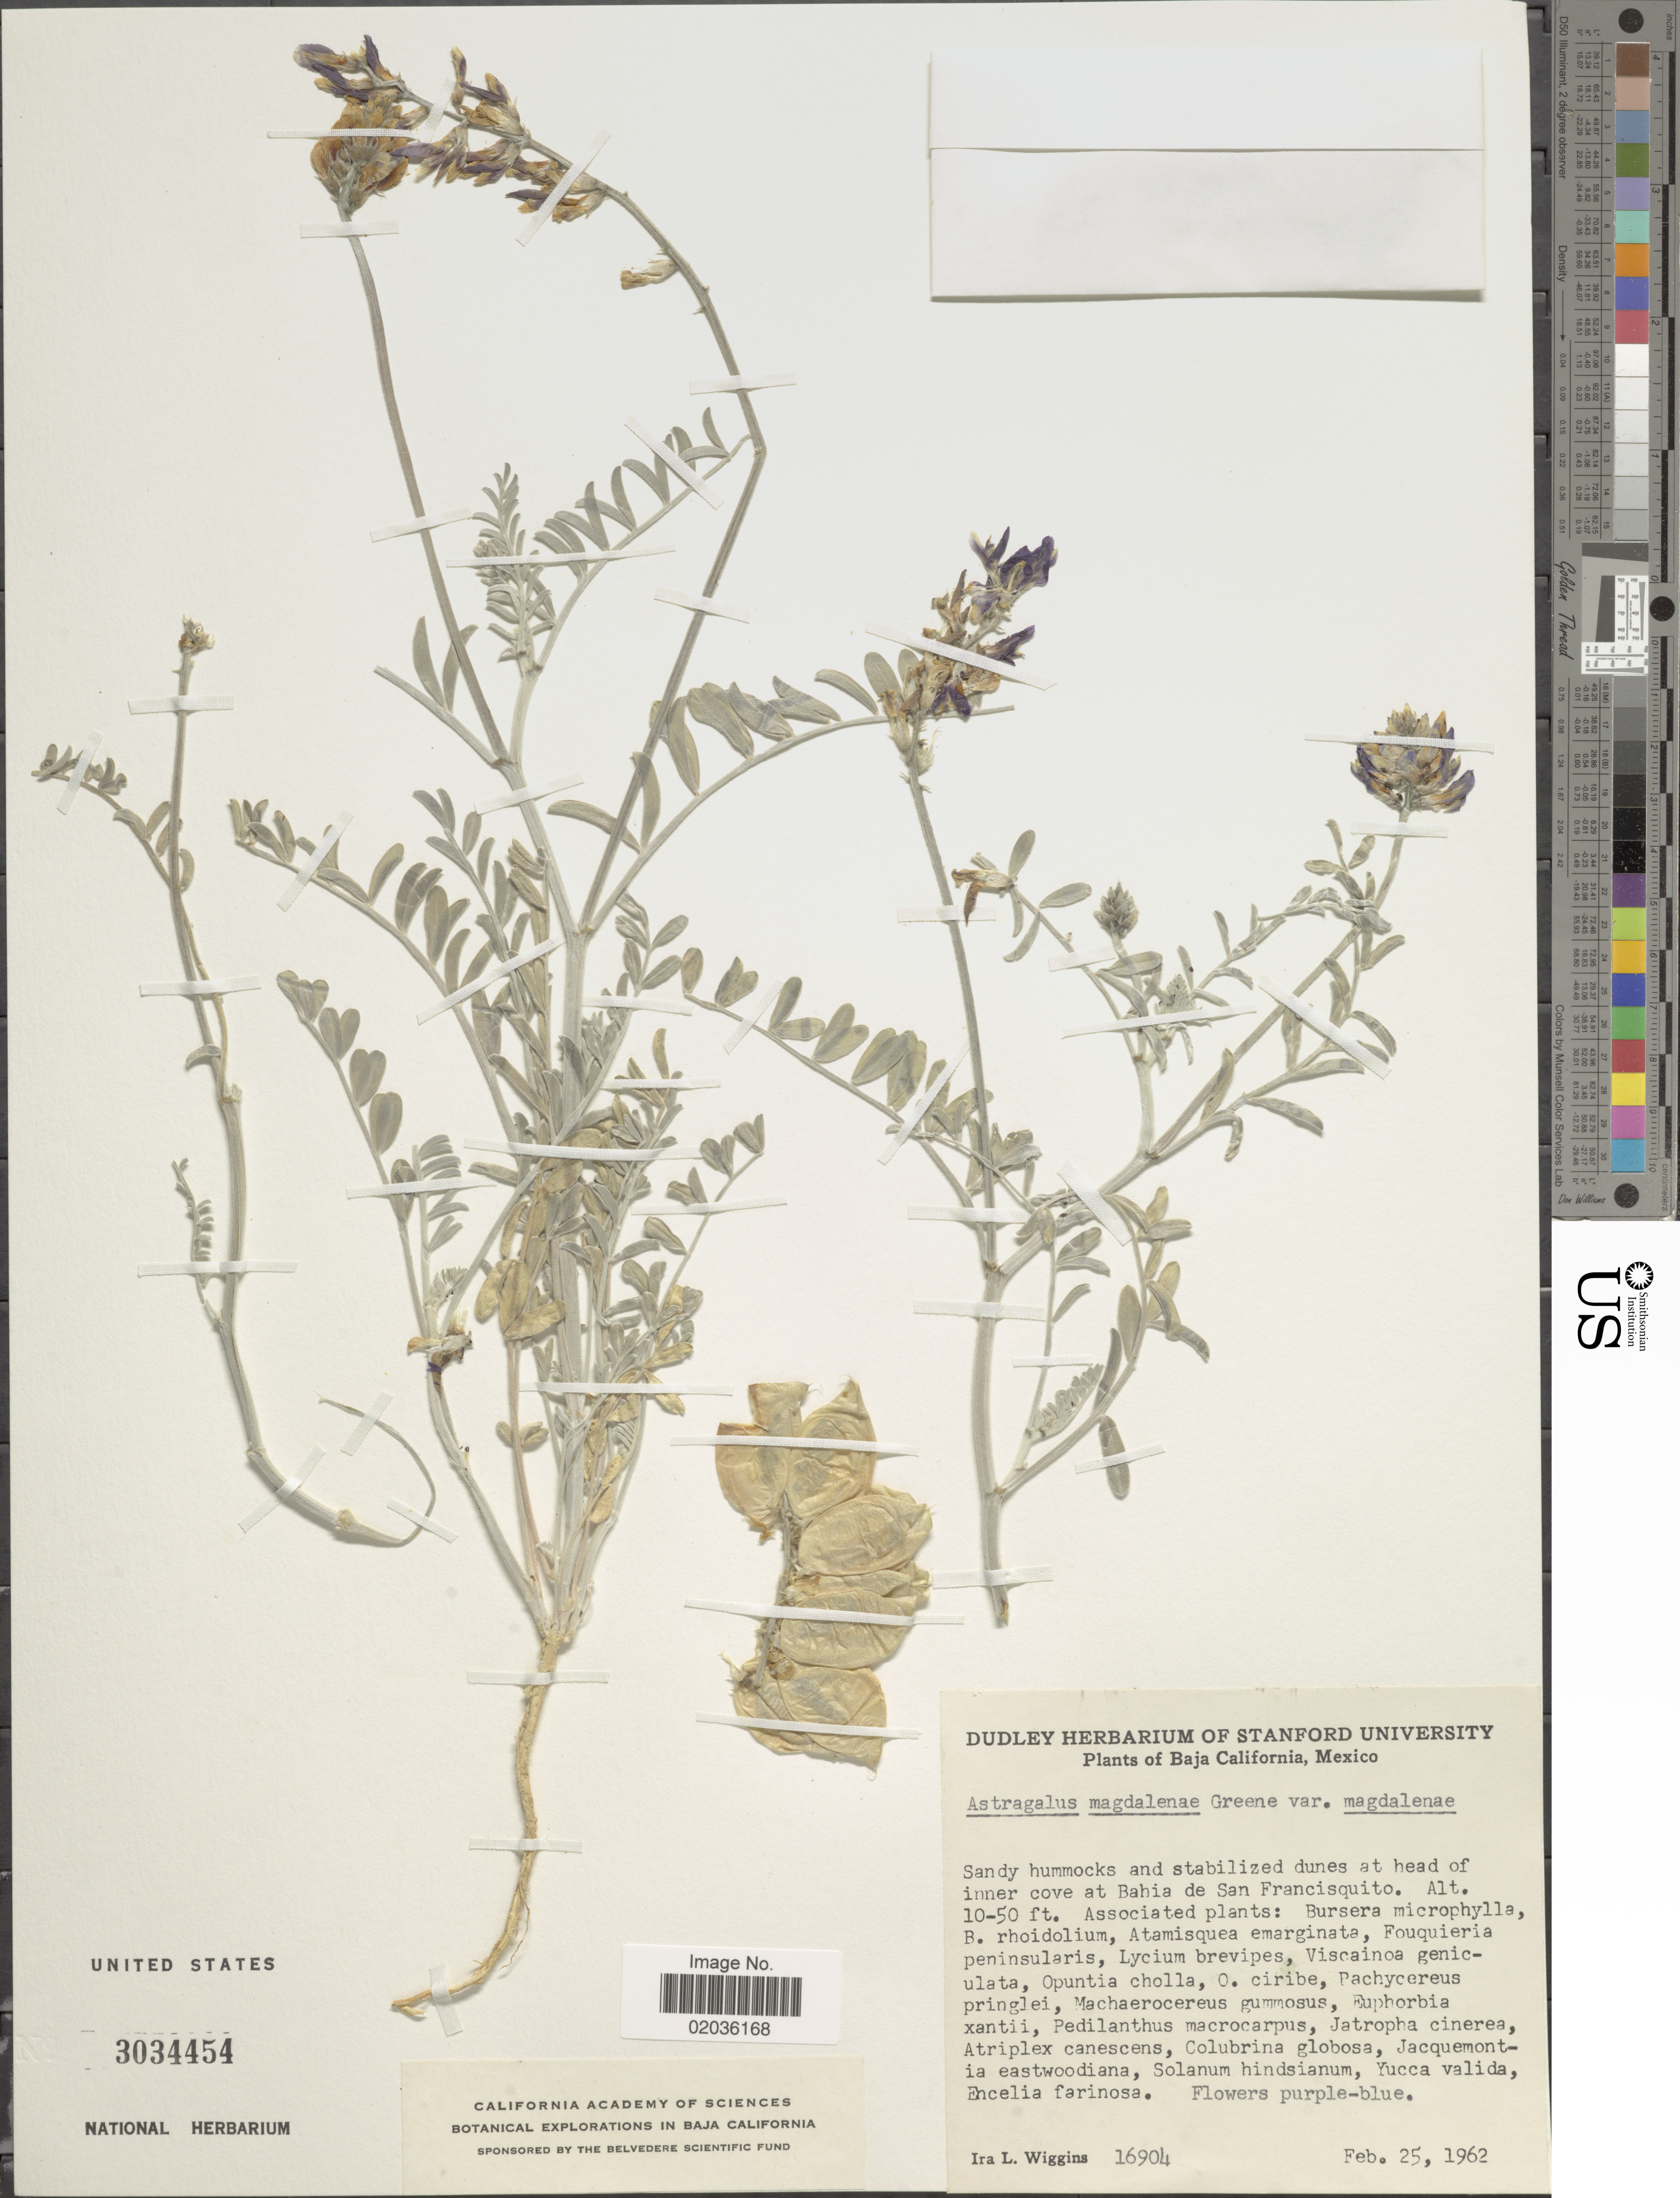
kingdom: Plantae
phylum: Tracheophyta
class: Magnoliopsida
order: Fabales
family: Fabaceae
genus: Astragalus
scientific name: Astragalus magdalenae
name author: Greene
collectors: I. L. Wiggins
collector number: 16904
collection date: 1962-02-25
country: Mexico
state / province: Baja California Norte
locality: Sandy hummocks and stabilized dunes at head of inner cove at Bahia de San Francisquito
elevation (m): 3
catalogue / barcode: US 3034454